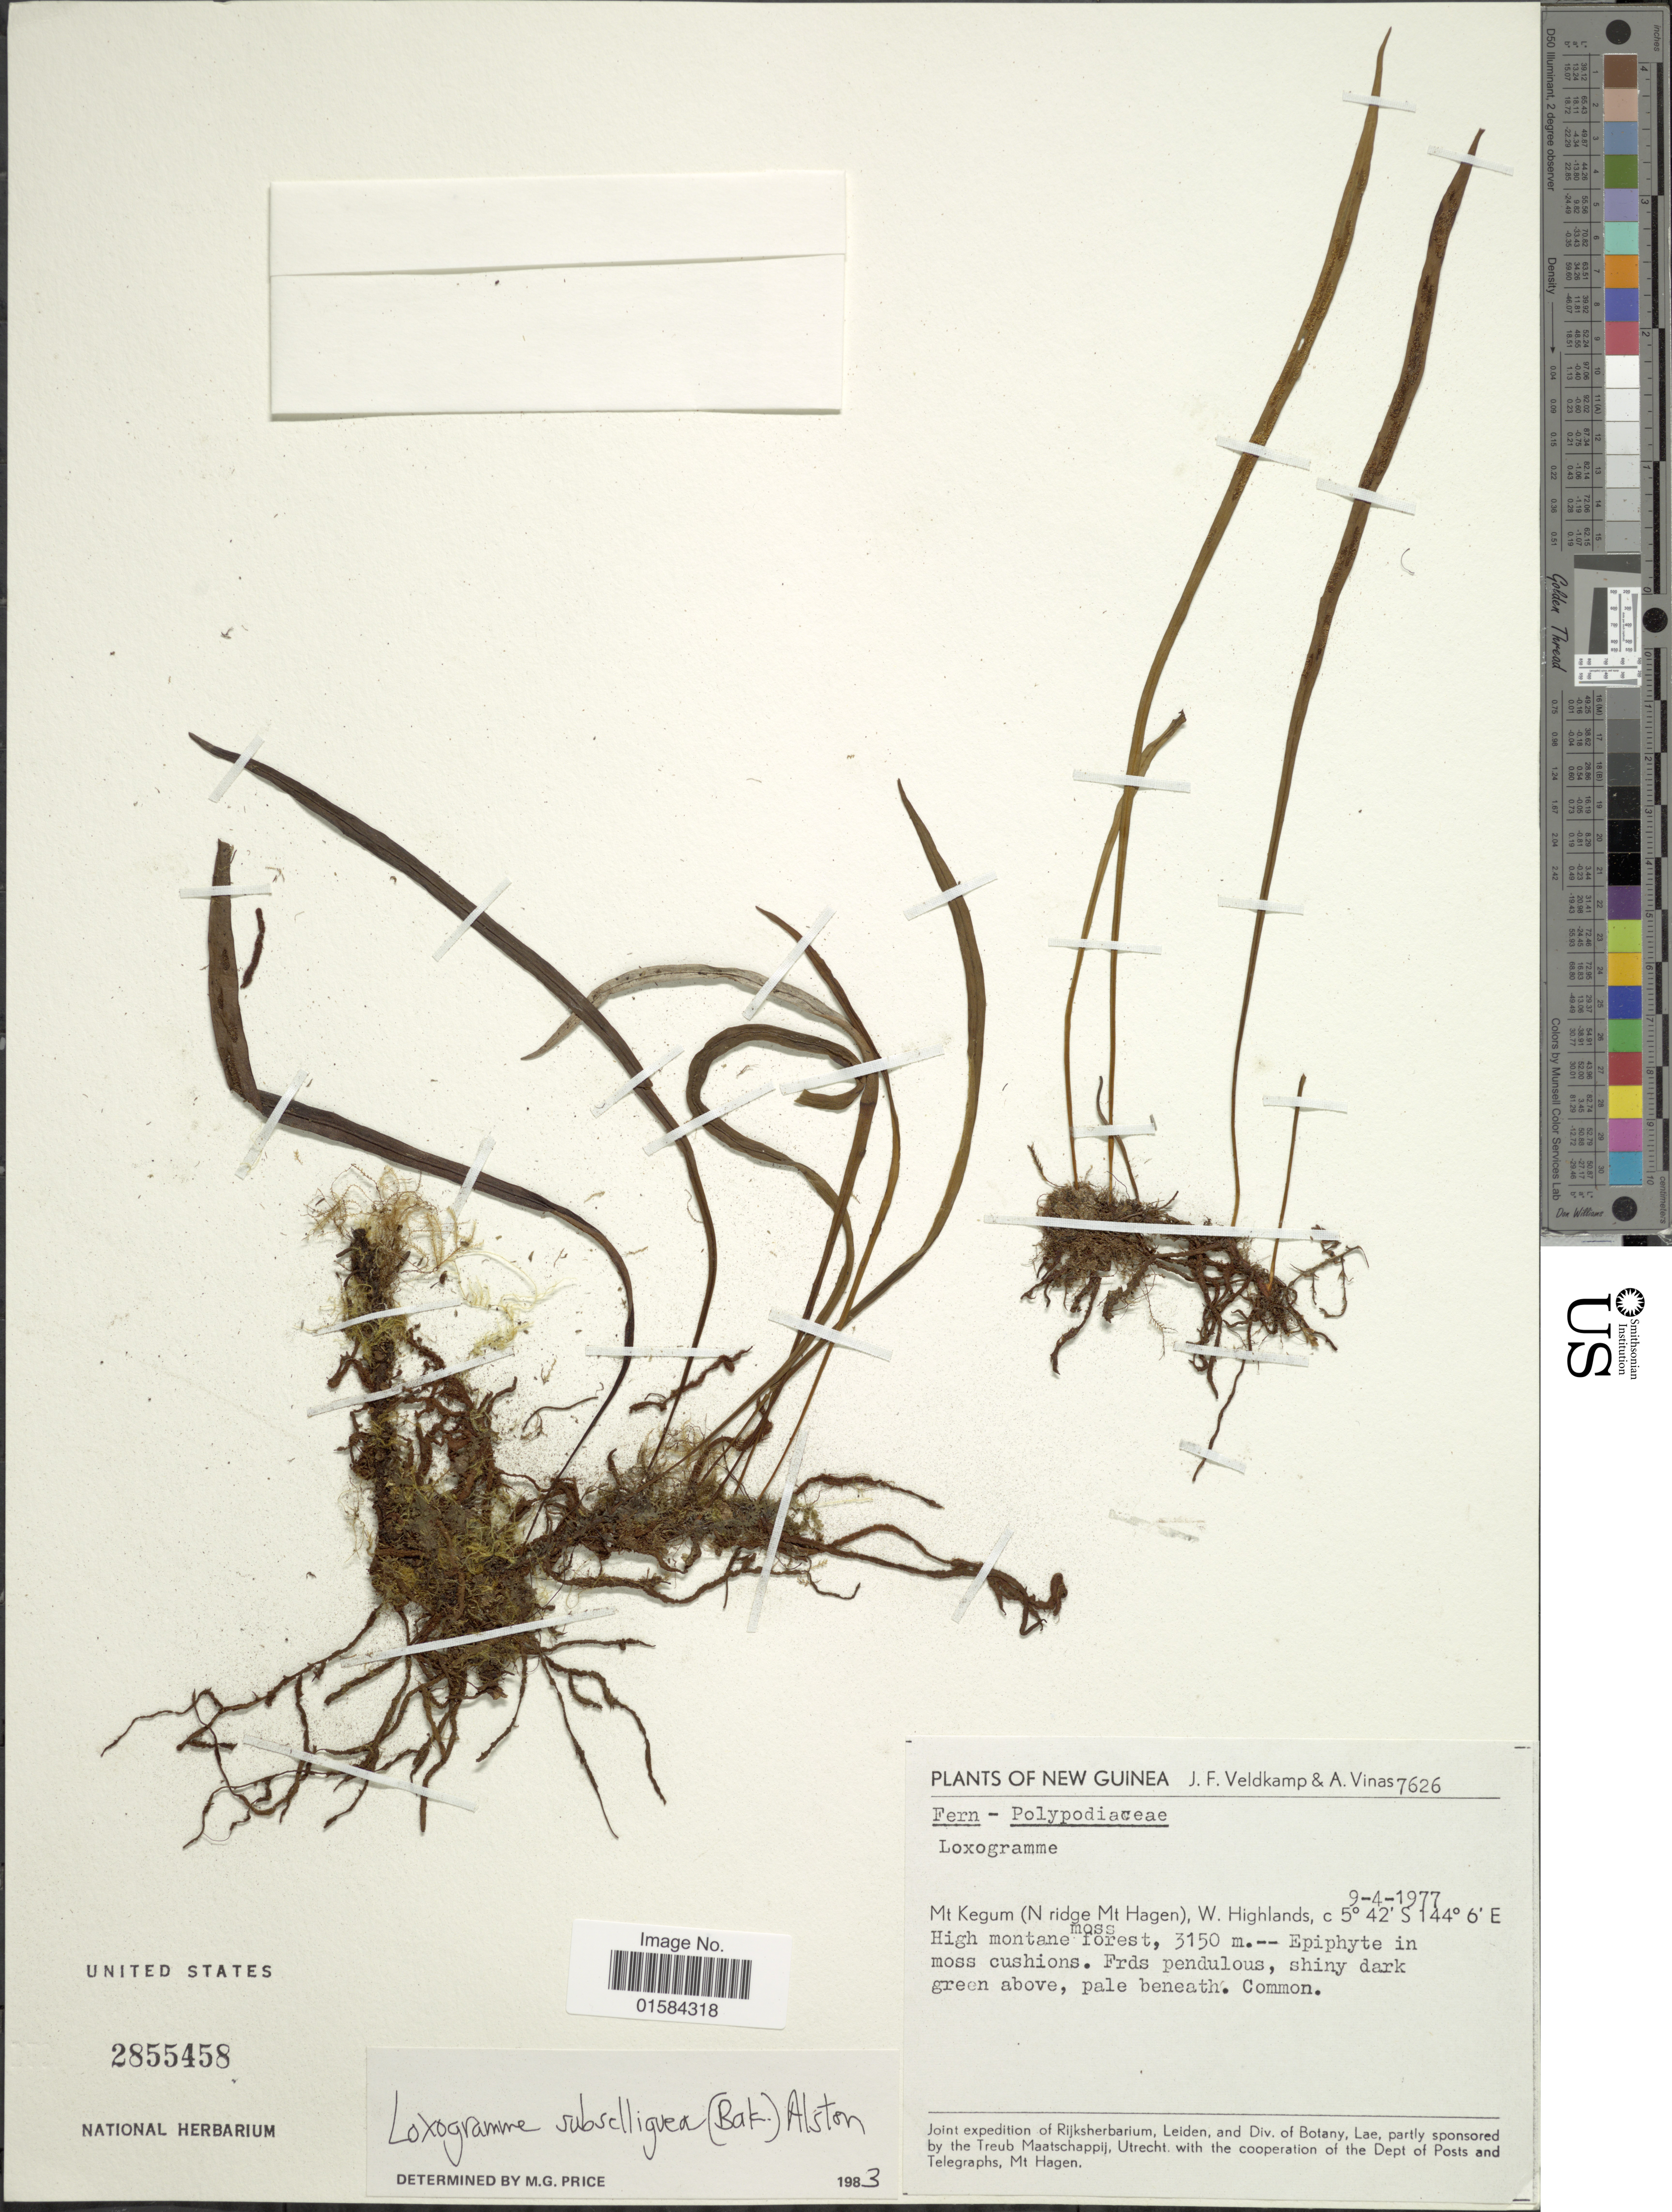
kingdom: Plantae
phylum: Tracheophyta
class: Polypodiopsida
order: Polypodiales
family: Polypodiaceae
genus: Loxogramme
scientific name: Loxogramme subselliguea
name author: (Baker) Alston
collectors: J. F. Veldkamp & A. Vinas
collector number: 7626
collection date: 1977-04-09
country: Papua New Guinea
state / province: Western Highlands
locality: New Guinea, Mt Kegum (N ridge Mt Hagen), W. Highlands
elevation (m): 3150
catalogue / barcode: US 2855458